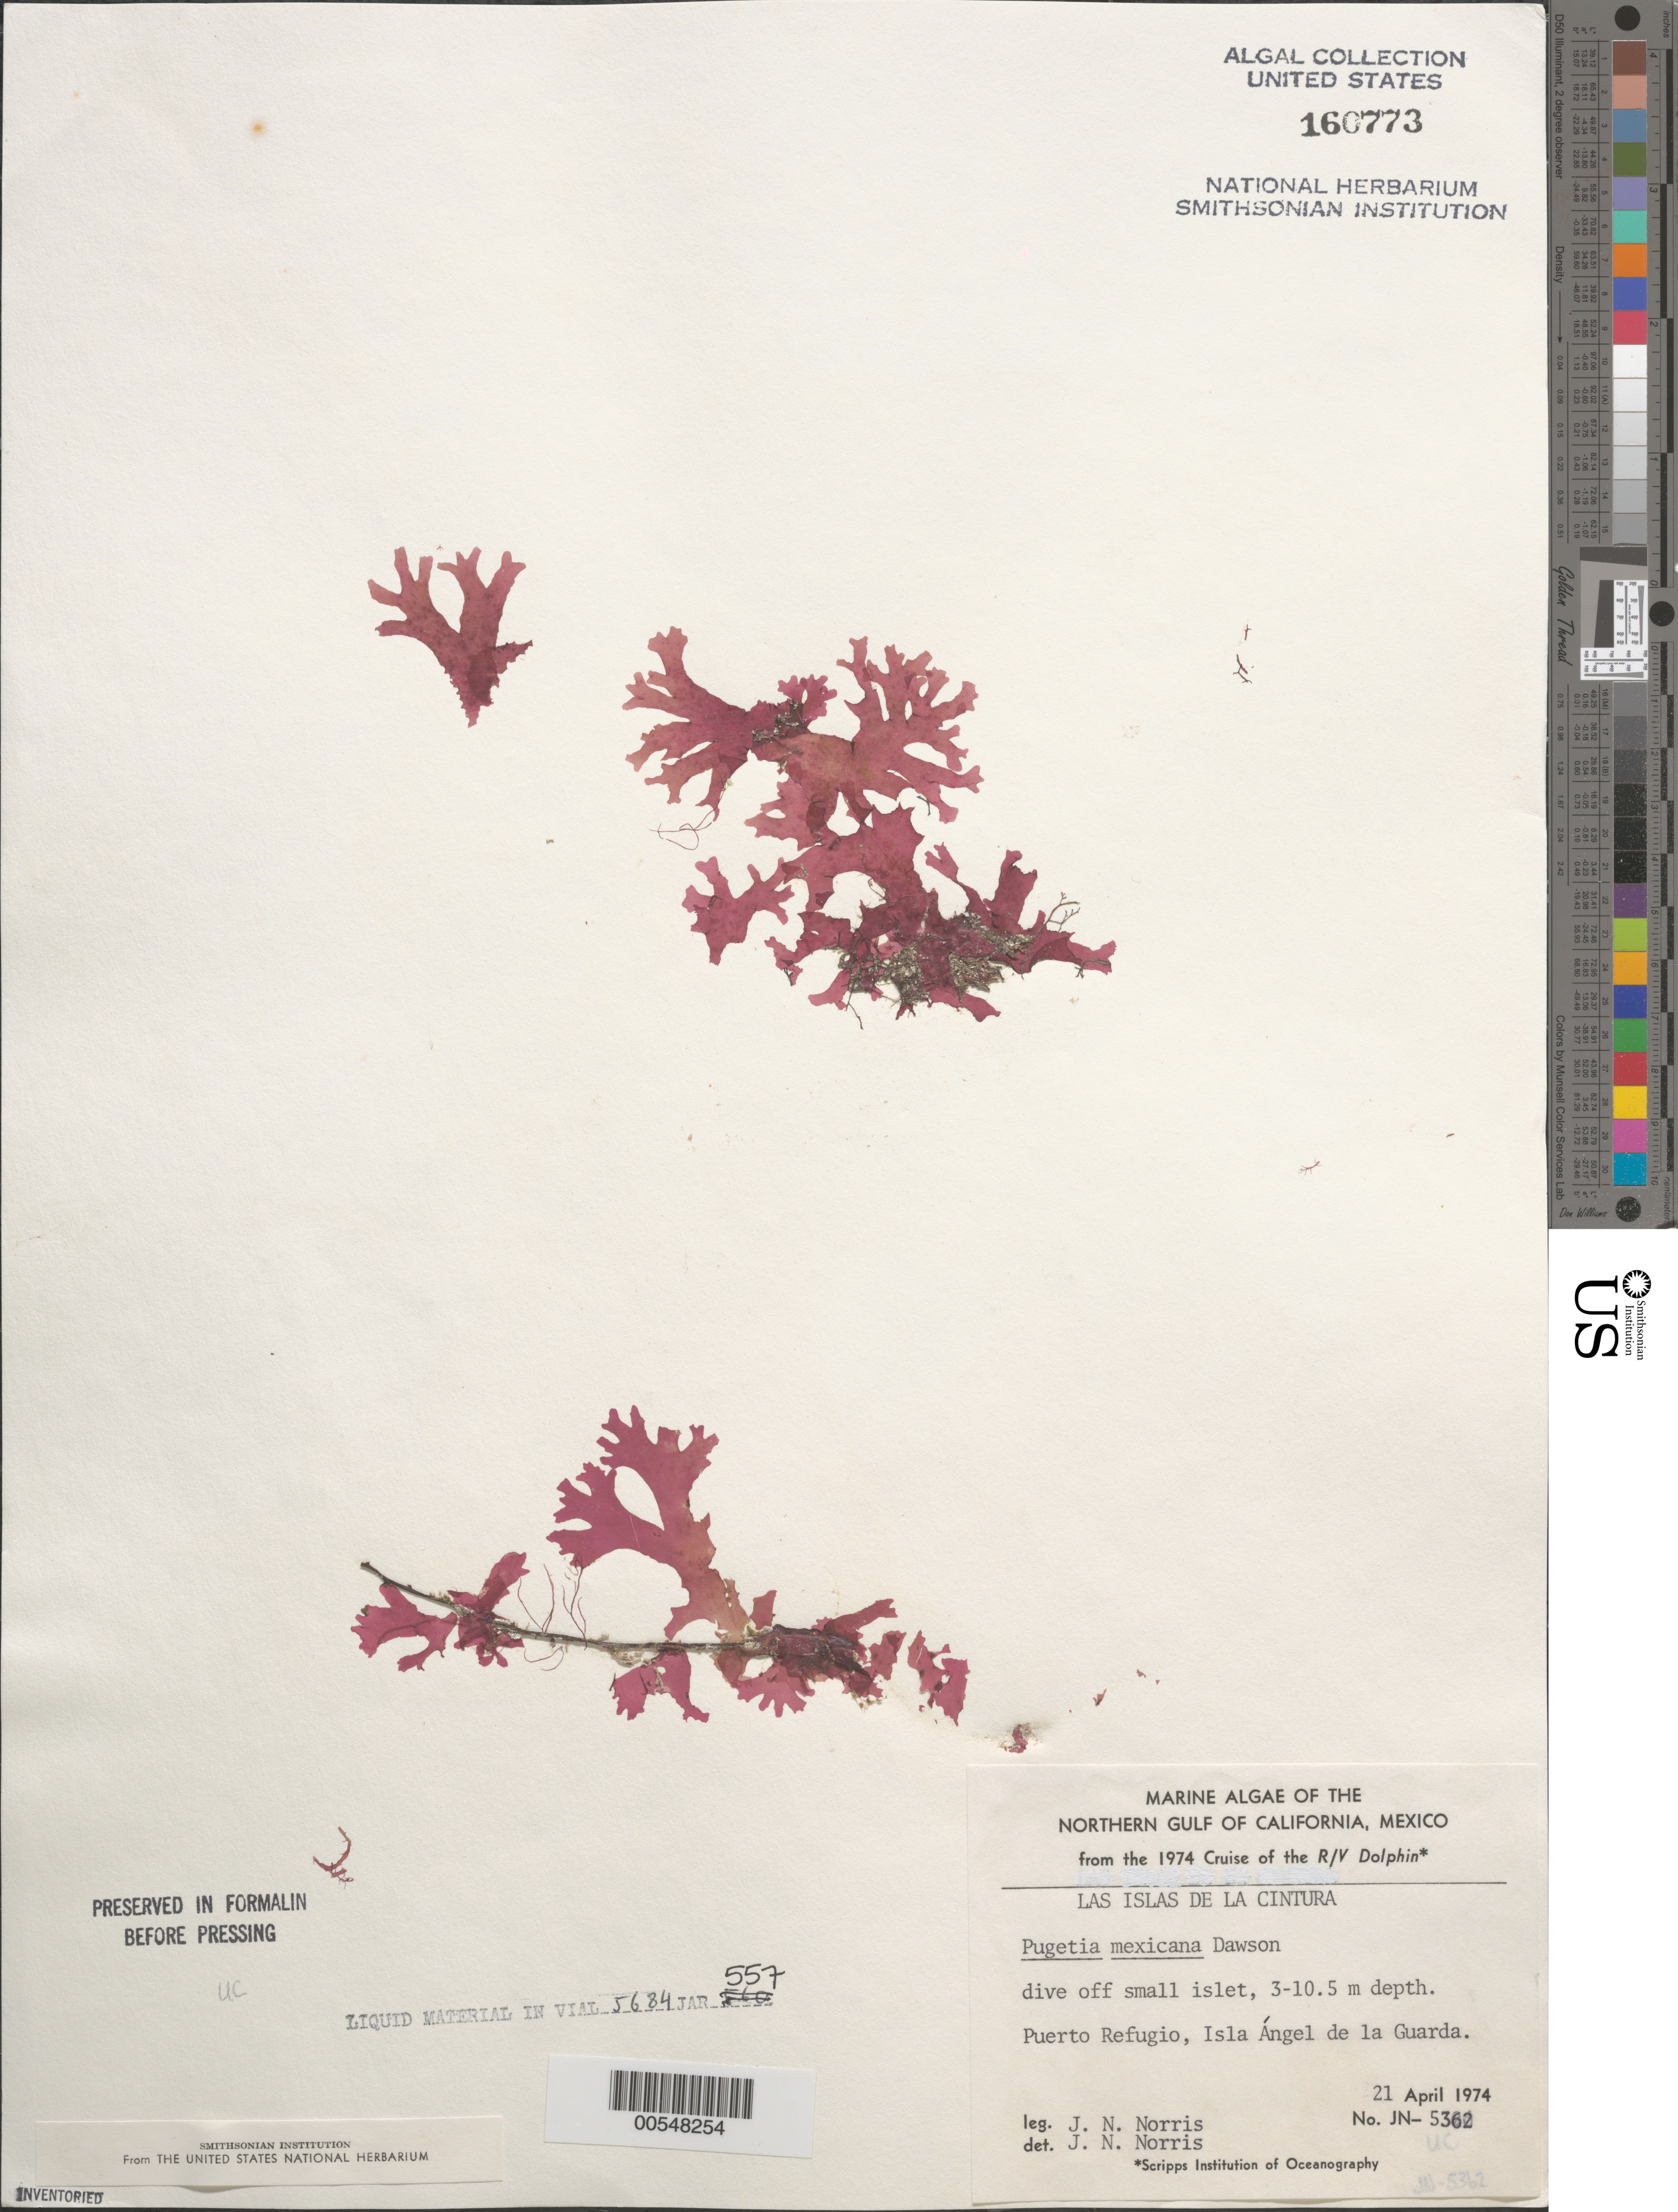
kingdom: Plantae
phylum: Rhodophyta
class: Florideophyceae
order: Gigartinales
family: Kallymeniaceae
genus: Pugetia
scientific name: Pugetia mexicana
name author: E.Y. Dawson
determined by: Norris, James N.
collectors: J. N. Norris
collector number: JN-5362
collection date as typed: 21 Apr 1974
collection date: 1974-04-21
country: Mexico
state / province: Baja California Norte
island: Isla Angel de la Guarda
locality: Puerto Refugio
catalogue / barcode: US 160773